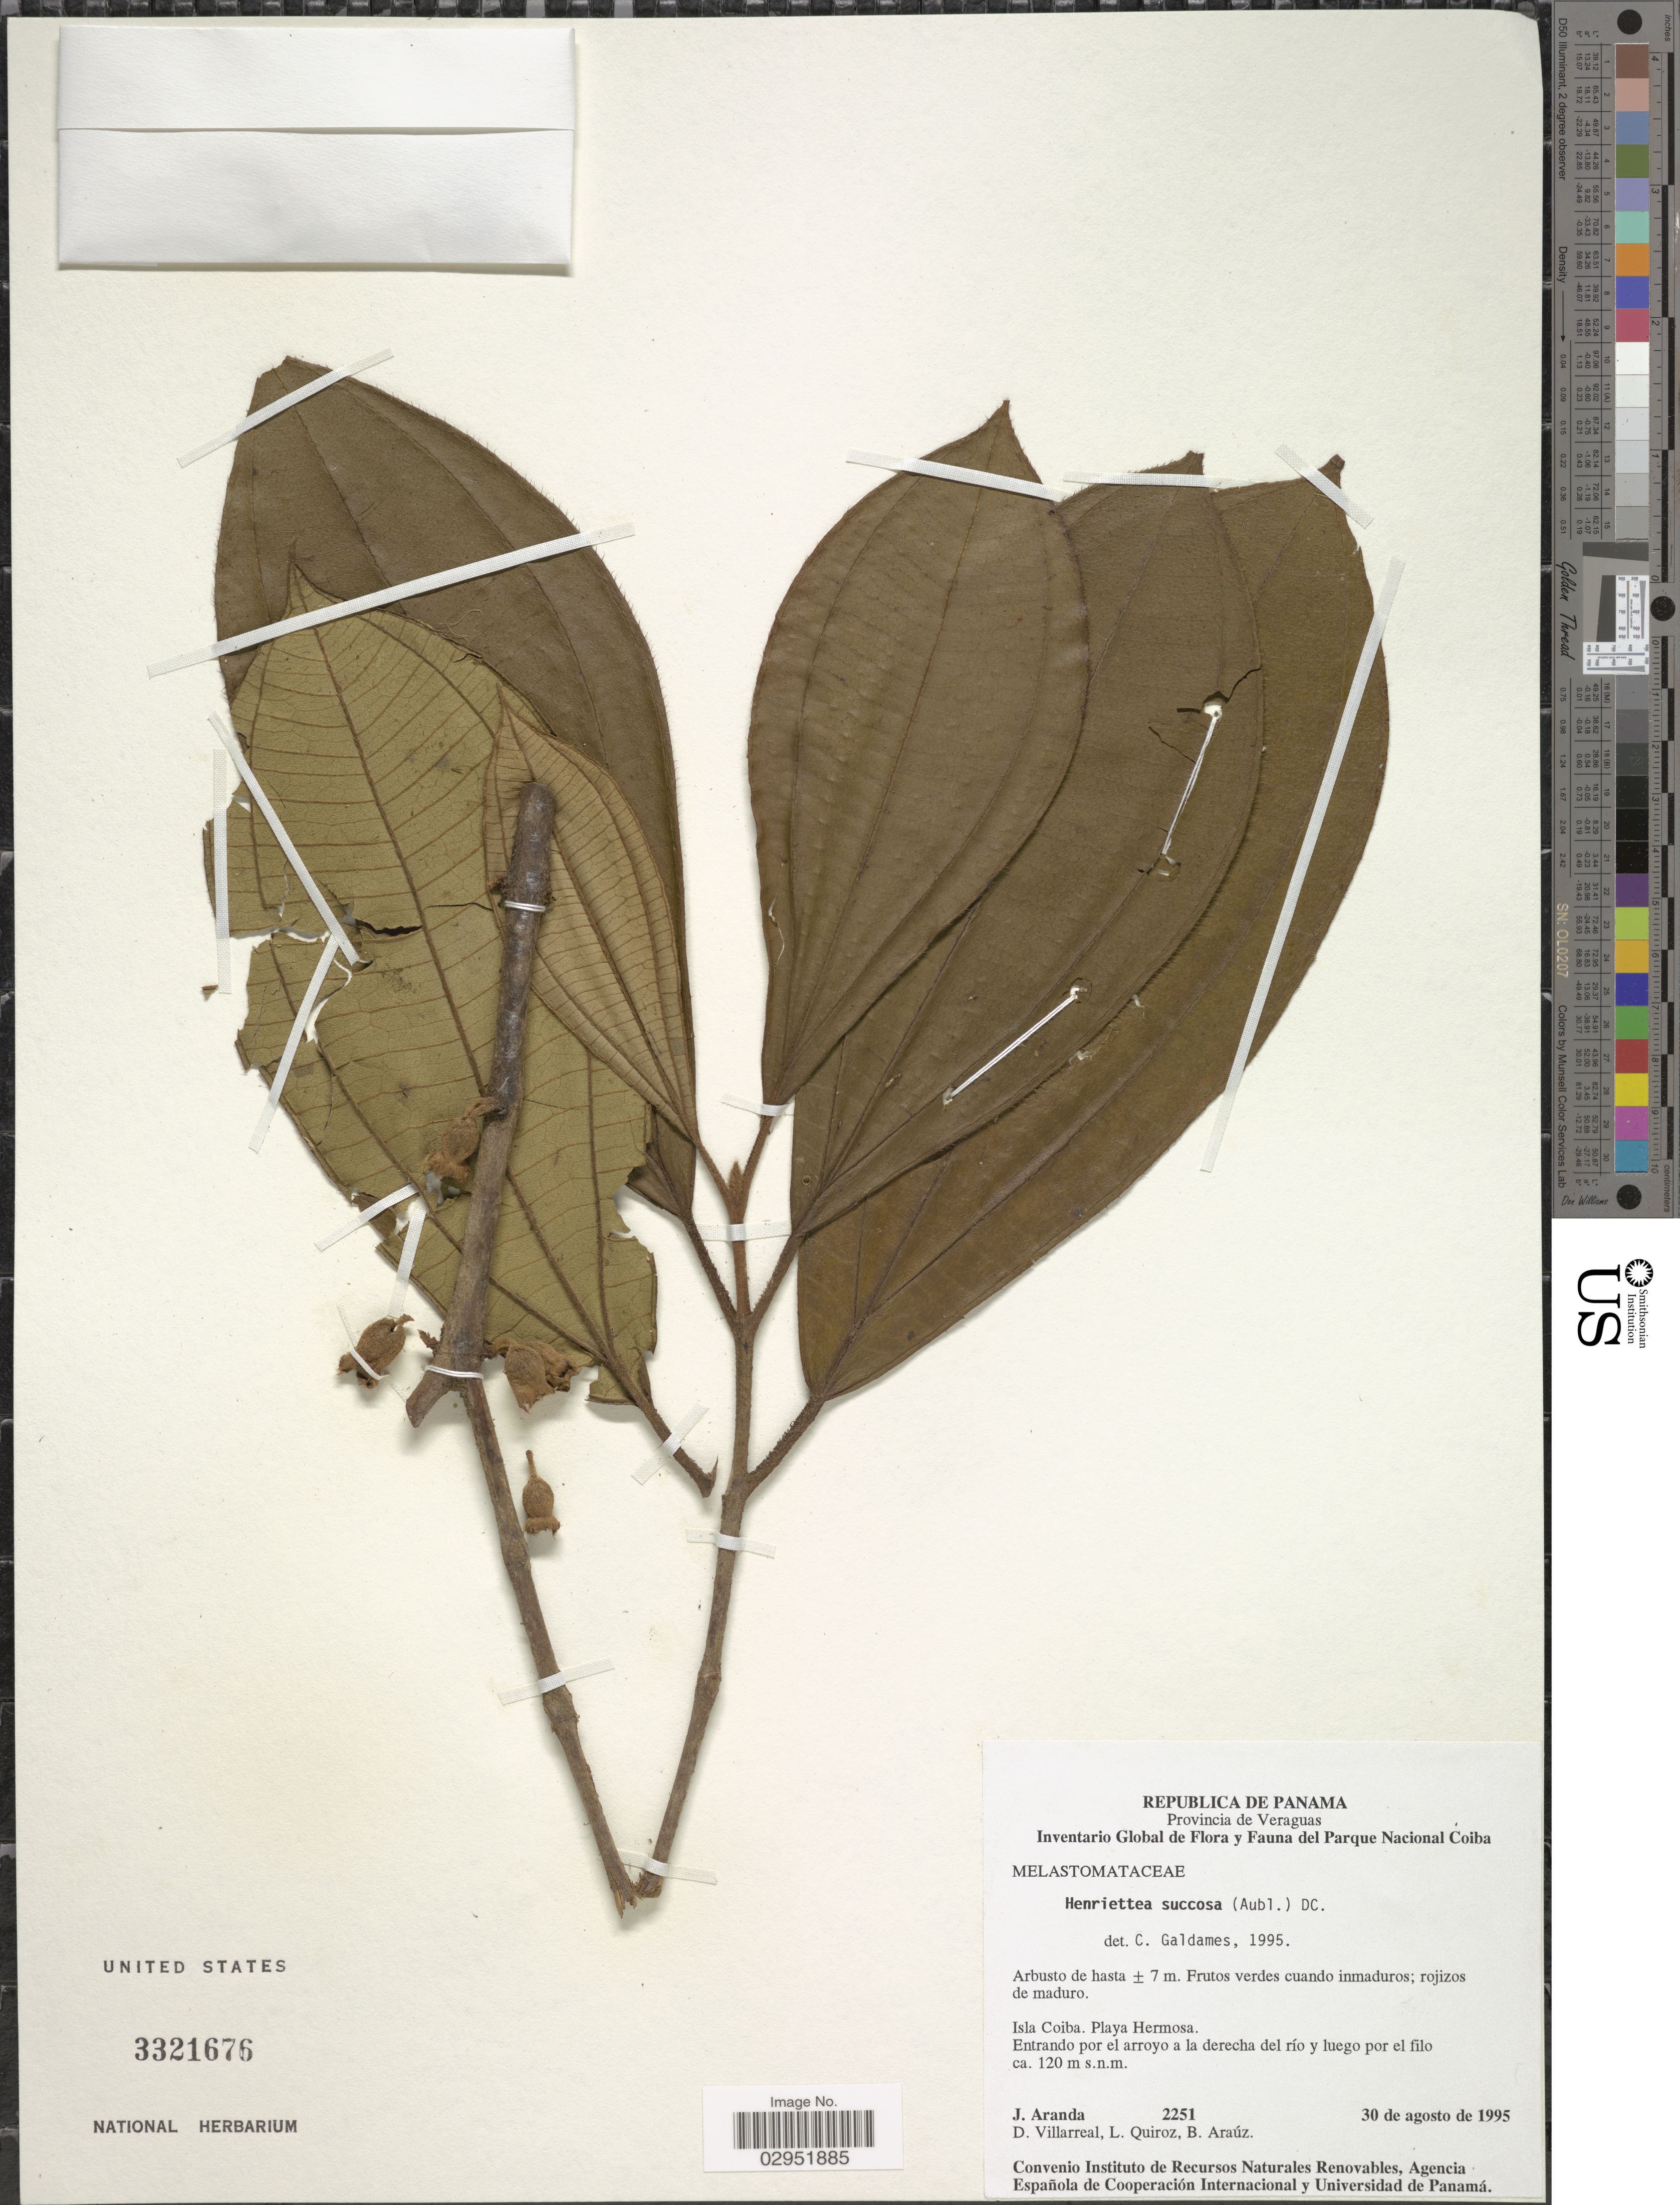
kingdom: Plantae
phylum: Tracheophyta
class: Magnoliopsida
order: Myrtales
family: Melastomataceae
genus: Henriettea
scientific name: Henriettea succosa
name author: (Aubl.) DC.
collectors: J. Aranda, D. Villareal, L. Quiroz & B. Araúz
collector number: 2251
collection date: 1995-08-30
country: Panama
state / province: Veraguas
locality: Parque Nacional Coiba, Isla Coiba. Playa Hermosa.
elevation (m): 120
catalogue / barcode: US 3321676